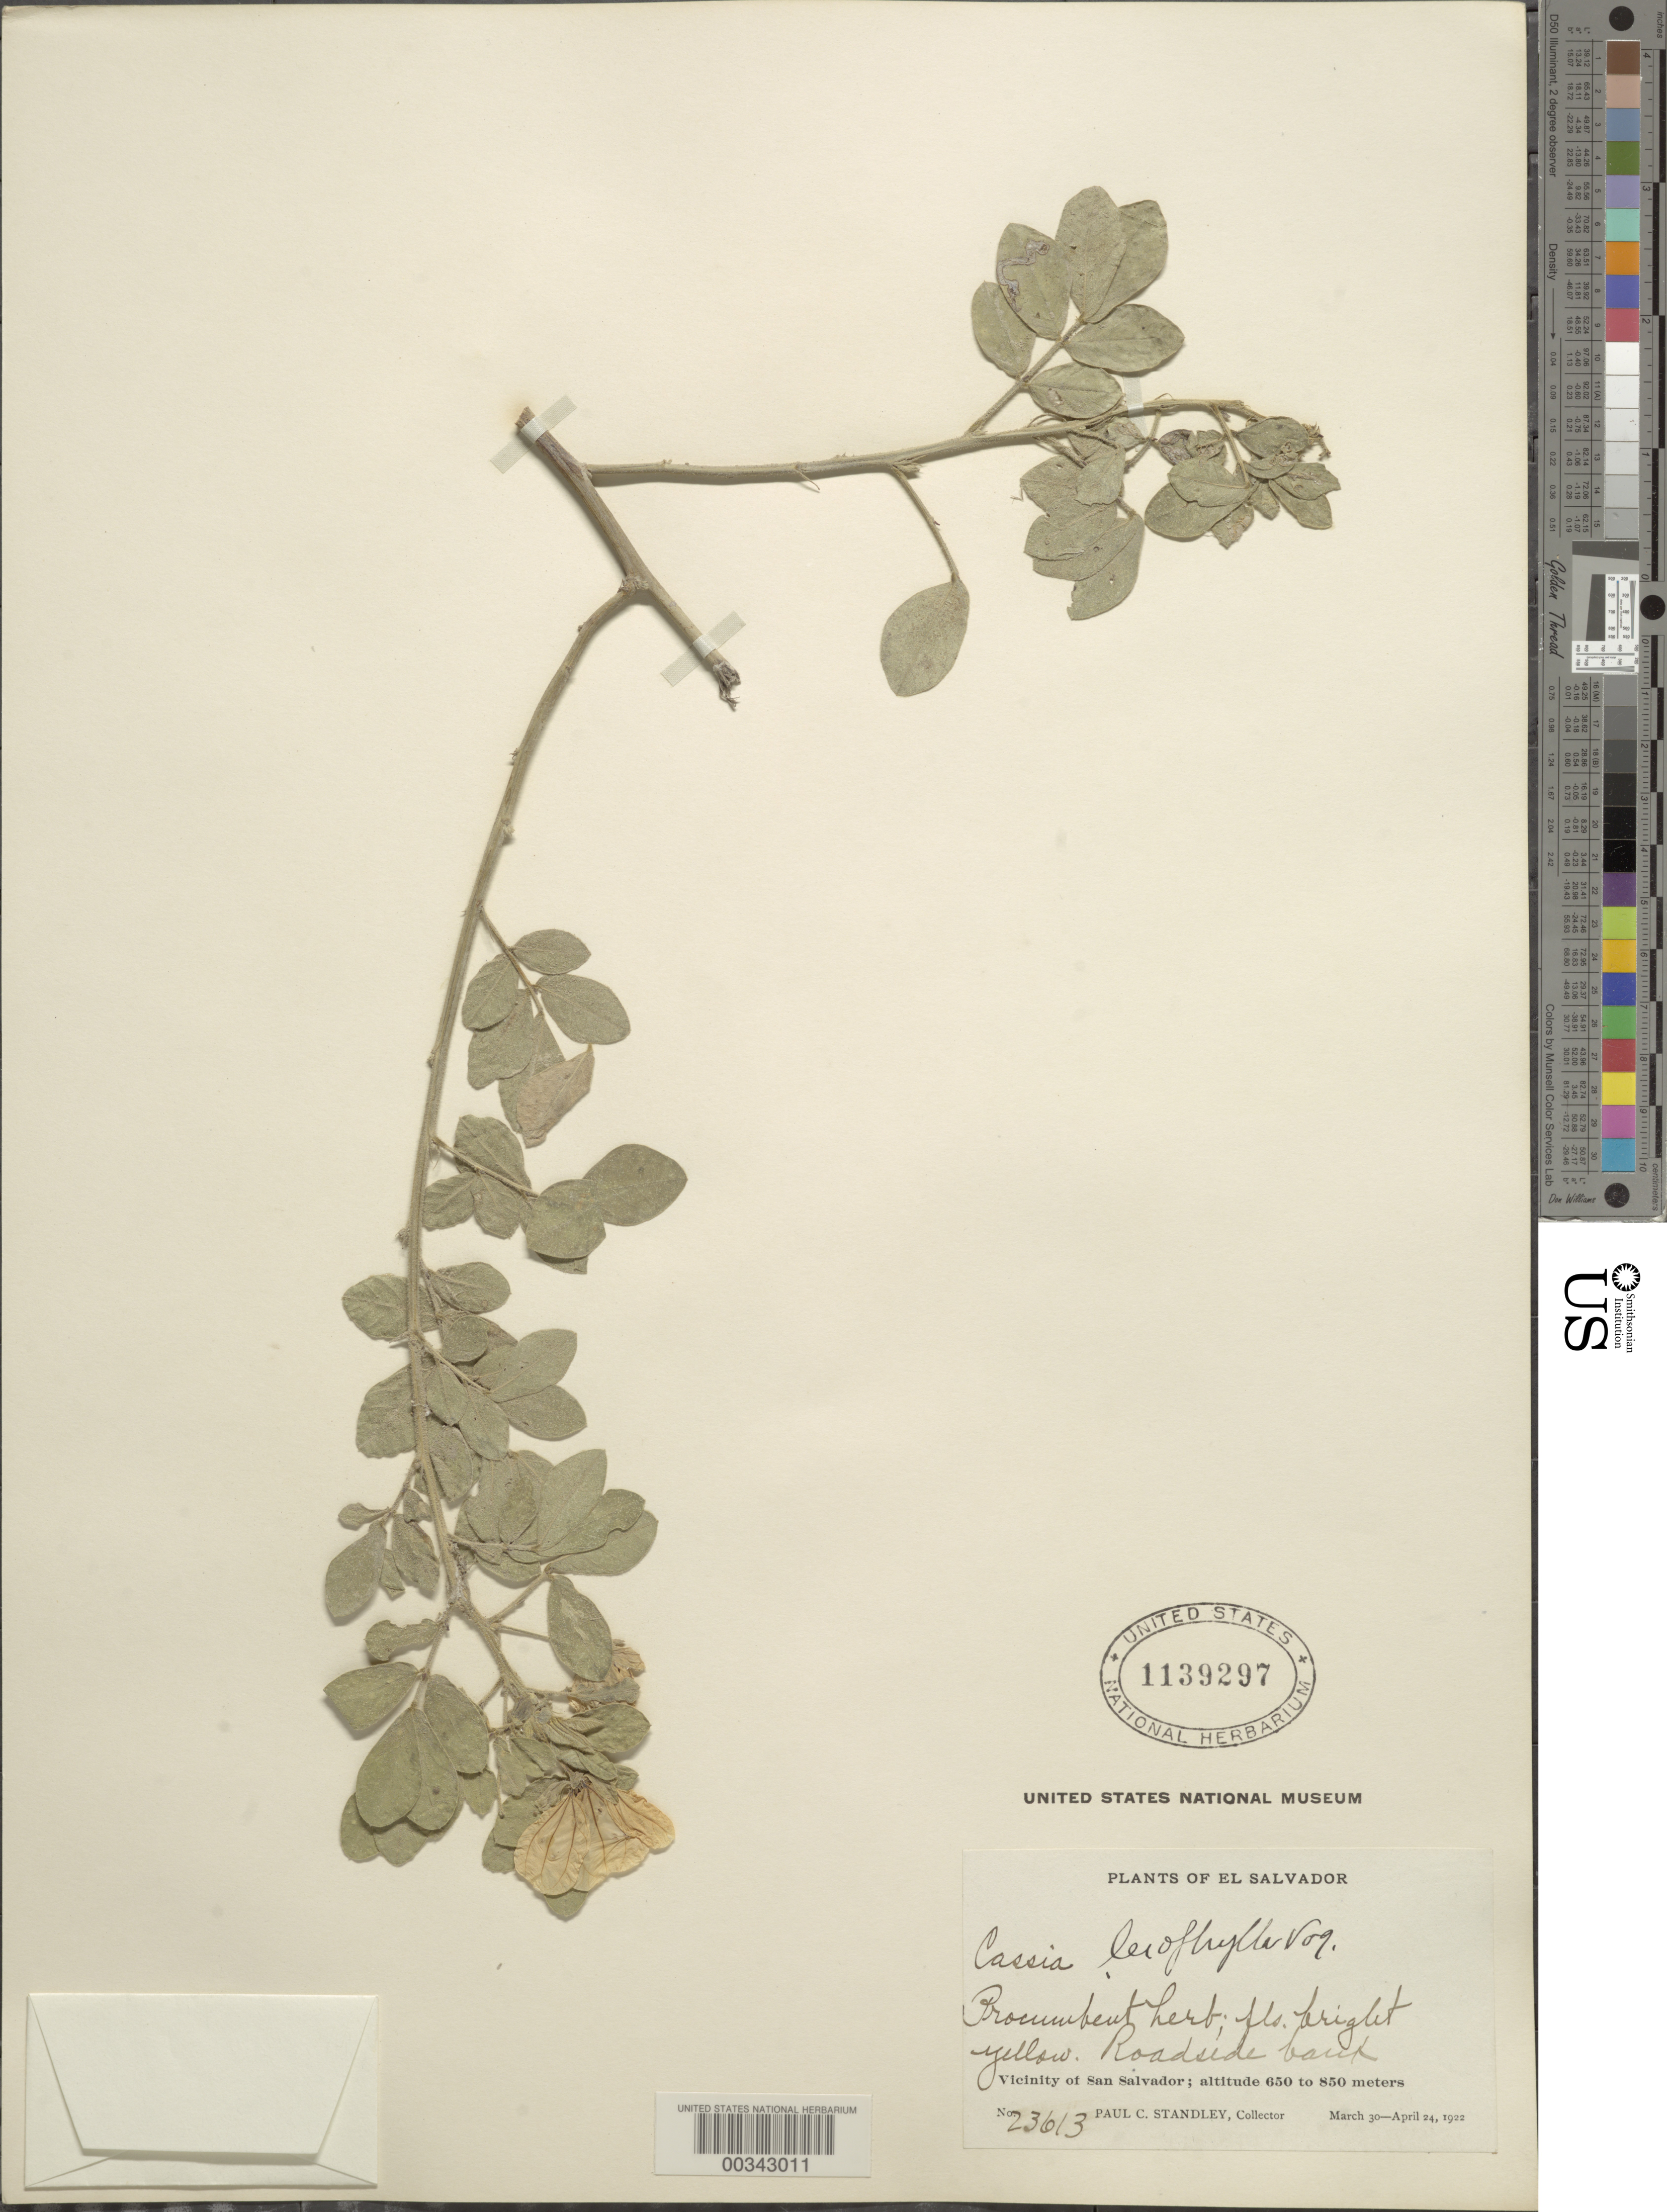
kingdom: Plantae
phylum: Tracheophyta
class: Magnoliopsida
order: Fabales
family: Fabaceae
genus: Senna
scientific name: Senna leiophylla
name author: (Vogel) H.S. Irwin & Barneby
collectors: P. C. Standley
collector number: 23613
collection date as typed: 30 Mar 1922 to 24 Apr 1922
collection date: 1922-03-30/1922-04-24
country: El Salvador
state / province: San Salvador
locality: Vicinity of san salvador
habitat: Roadside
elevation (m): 650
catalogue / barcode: US 1139297